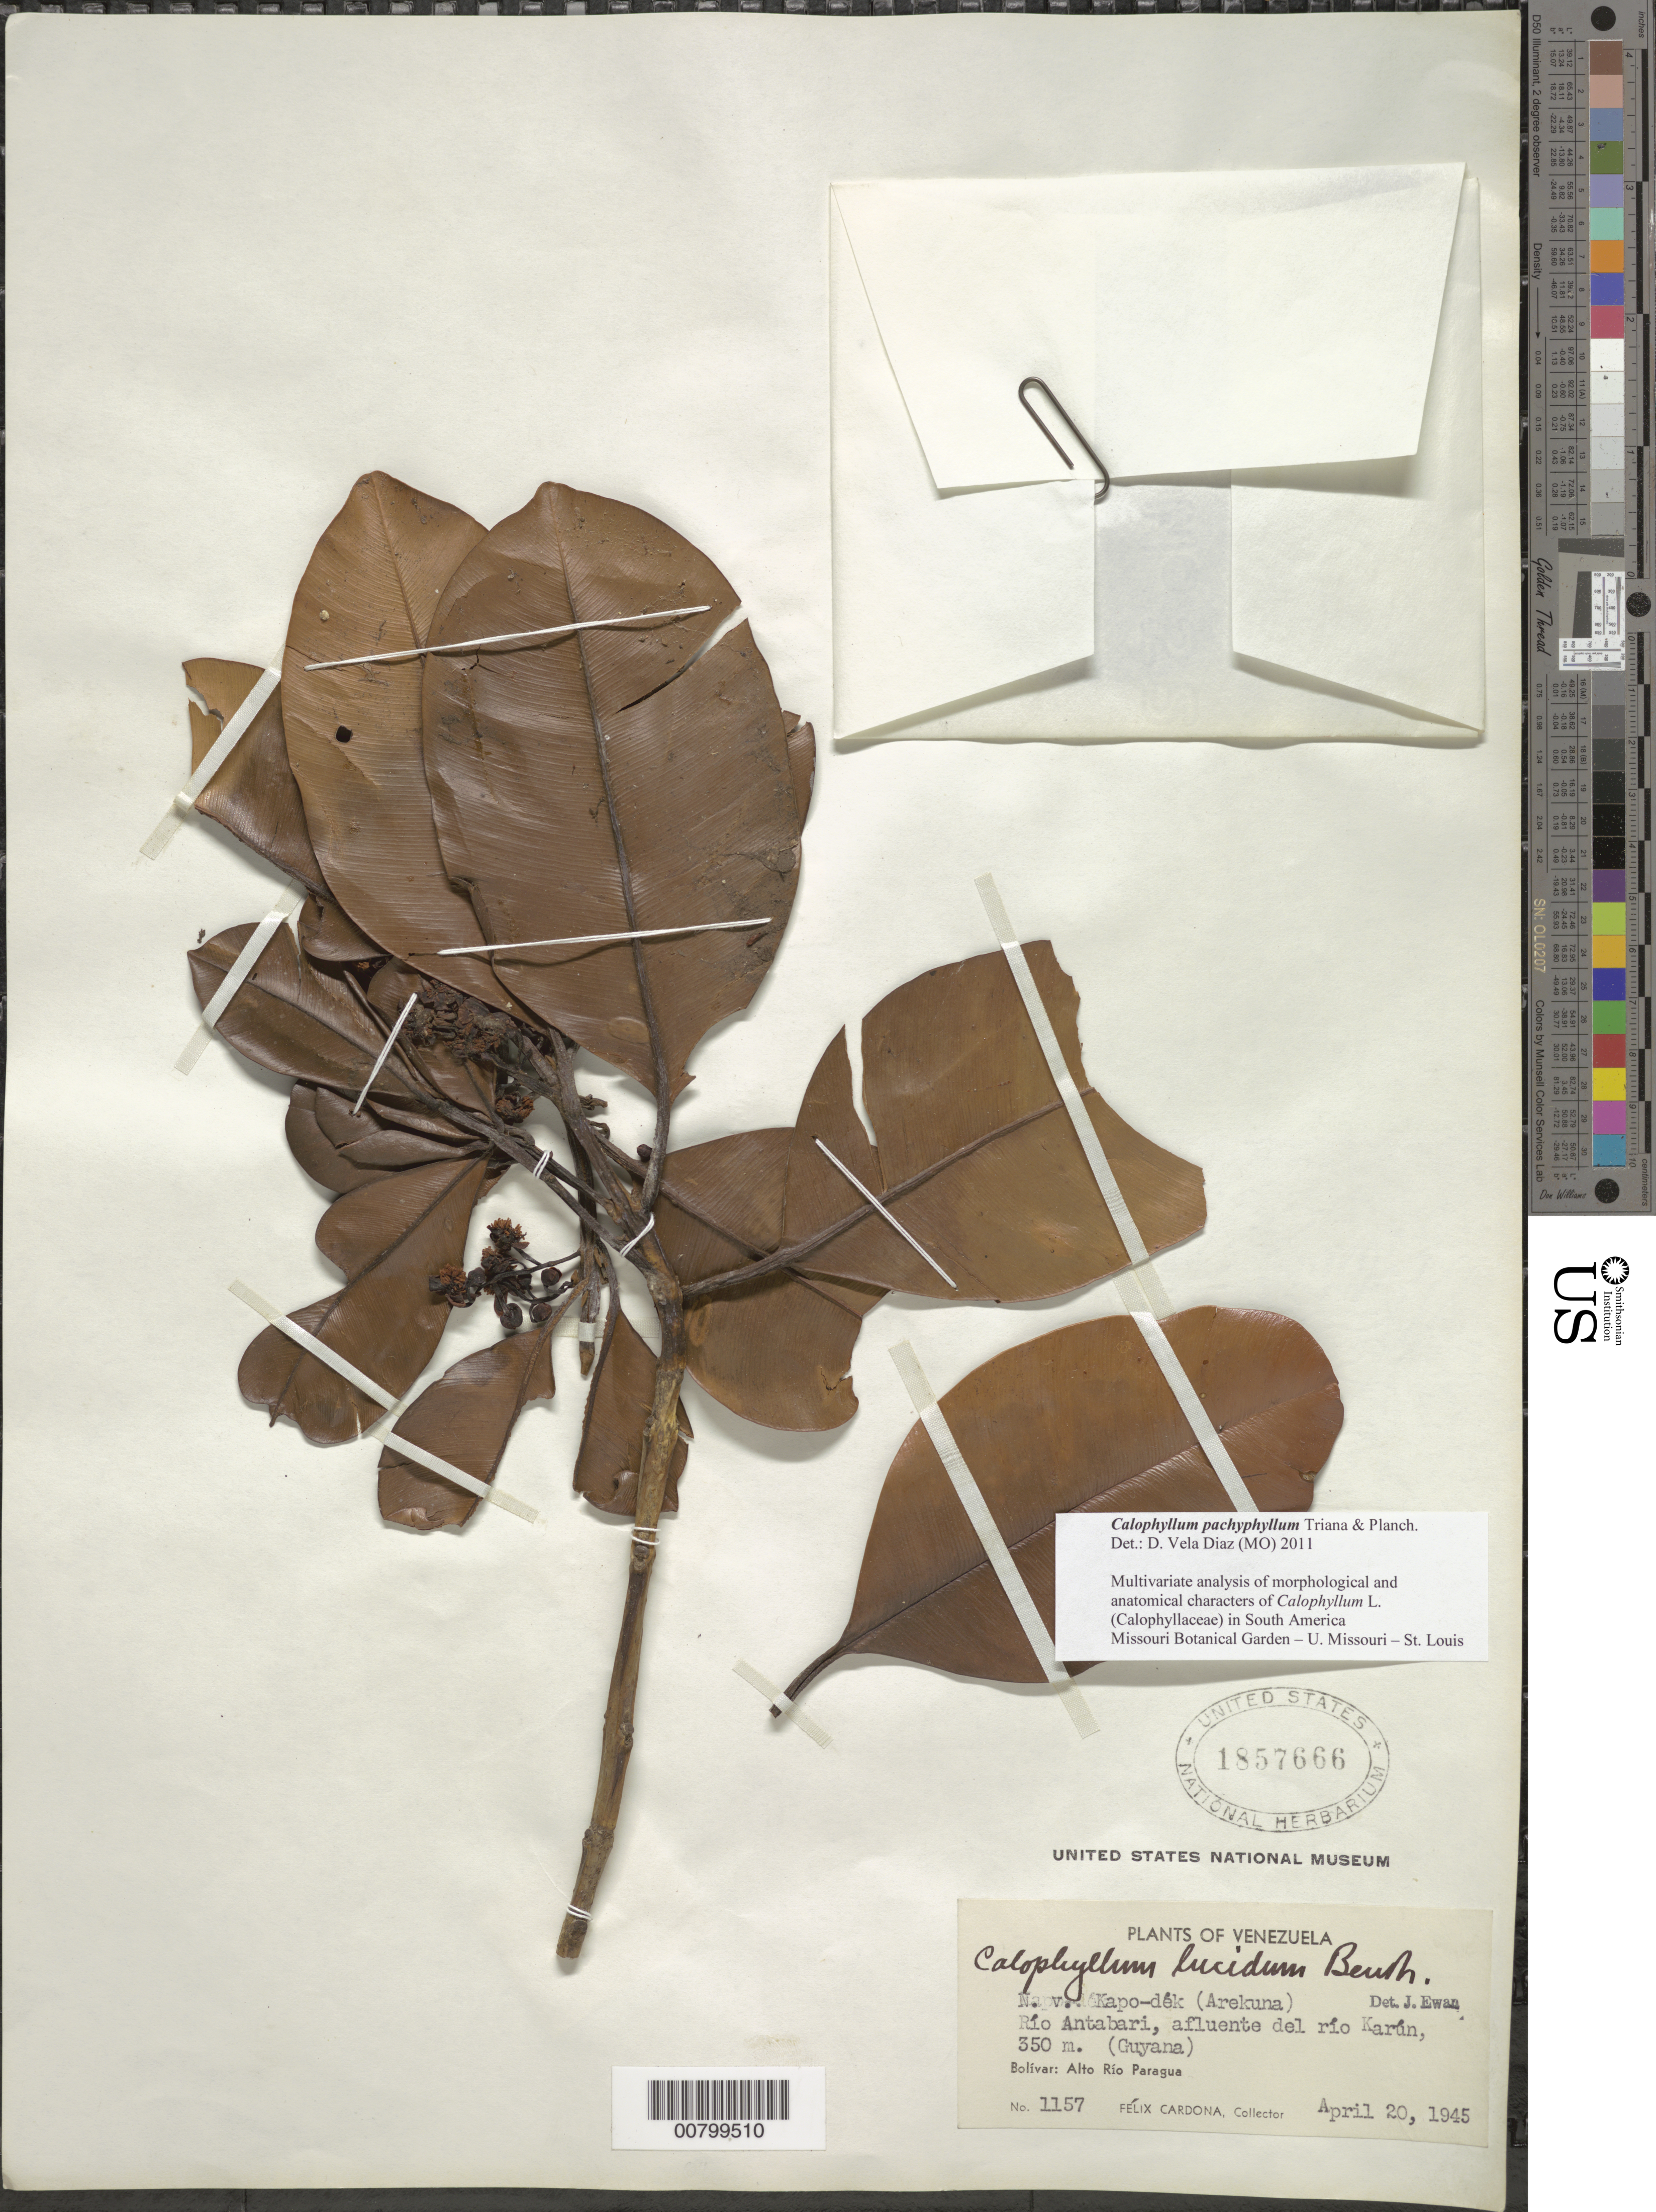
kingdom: Plantae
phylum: Tracheophyta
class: Magnoliopsida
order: Malpighiales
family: Calophyllaceae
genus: Calophyllum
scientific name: Calophyllum pachyphyllum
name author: Planch. & Triana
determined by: Vela Díaz, D.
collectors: F. Cardona Puig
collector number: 1157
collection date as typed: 20-Apr-45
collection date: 1945-04-20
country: Venezuela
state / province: Bolívar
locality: Alto Rio Paragua, Rio Antabari, afluente del Rio Karun (Guayana)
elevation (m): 350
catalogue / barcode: US 1857666